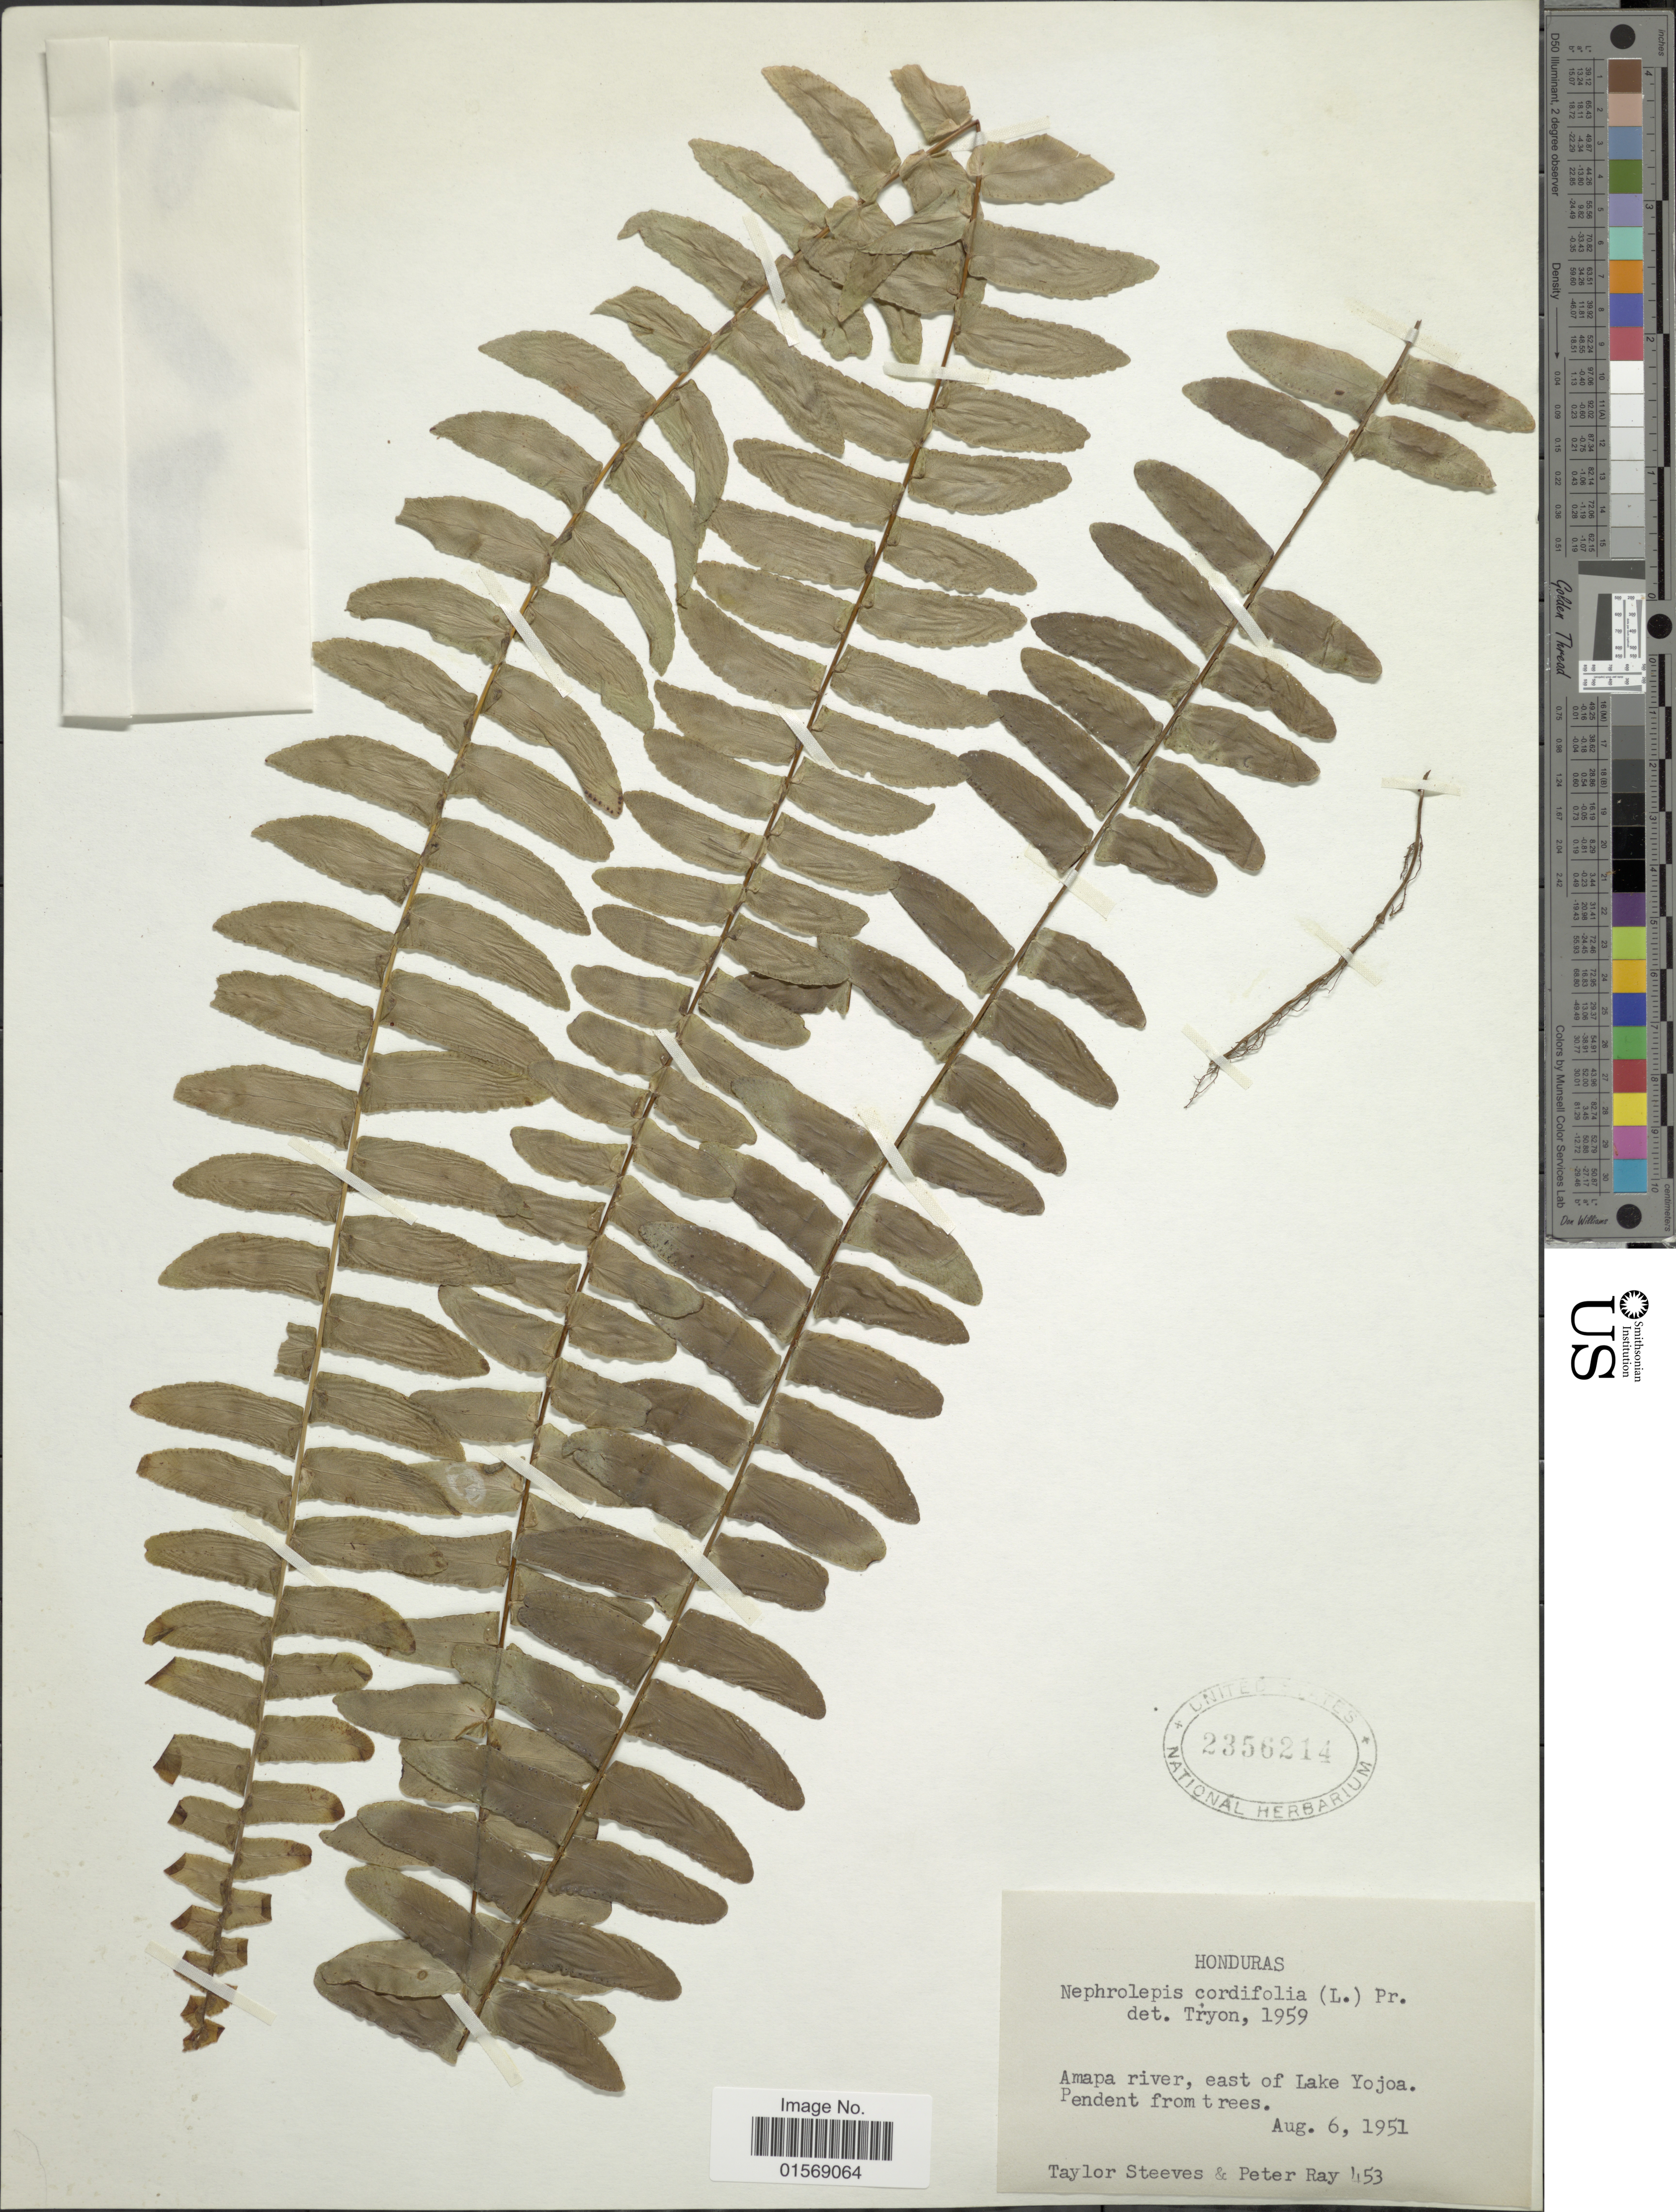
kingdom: Plantae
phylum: Tracheophyta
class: Polypodiopsida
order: Polypodiales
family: Nephrolepidaceae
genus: Nephrolepis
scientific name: Nephrolepis pendula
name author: (Raddi) J. Sm.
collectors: T. Steeves & P. Ray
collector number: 453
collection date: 1951-08-06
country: Honduras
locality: Honduras, Amapa river, east of Lake Yojoa.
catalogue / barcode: US 2356214